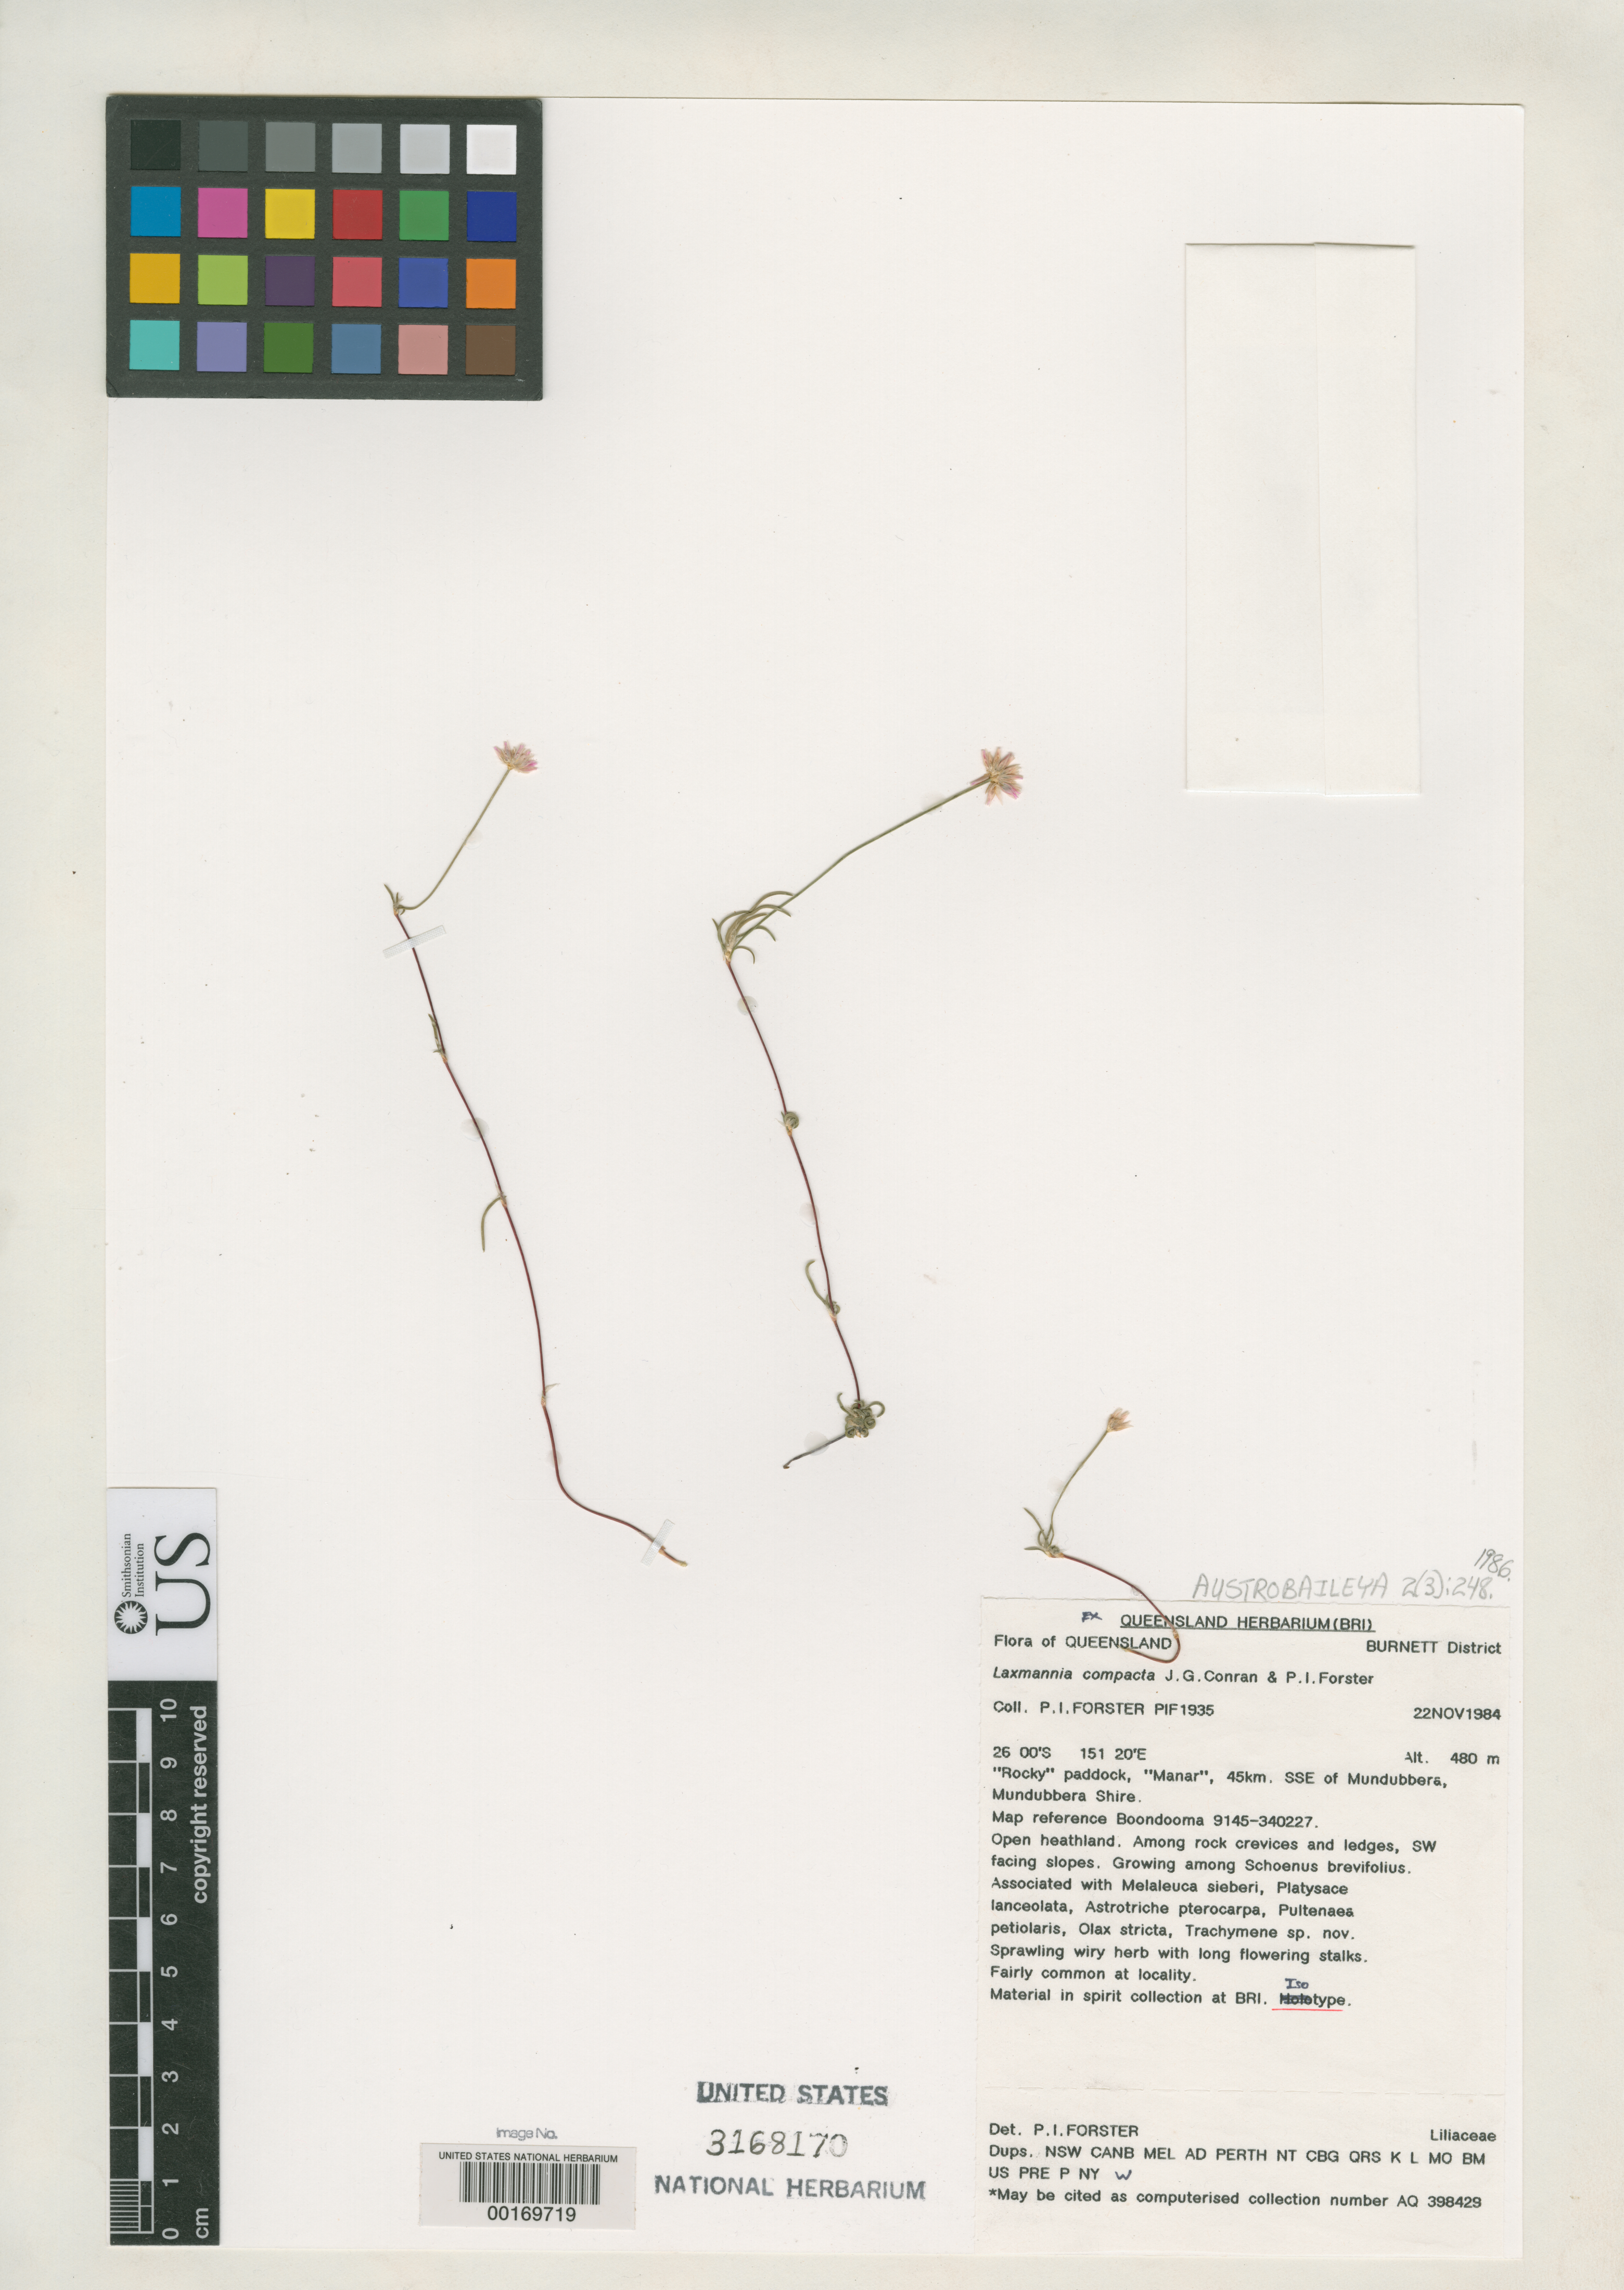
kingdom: Plantae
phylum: Tracheophyta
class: Liliopsida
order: Asparagales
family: Asparagaceae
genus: Laxmannia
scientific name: Laxmannia compacta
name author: Conran & P.I. Forst.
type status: Isotype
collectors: P. I. Forster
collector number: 1935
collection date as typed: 22 Nov 1984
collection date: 1984-11-22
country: Australia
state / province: Queensland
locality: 45 km SSE of Mundubbera, Mundubbera Shire, rocky paddock, Manar.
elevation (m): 480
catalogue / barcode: US 3168170